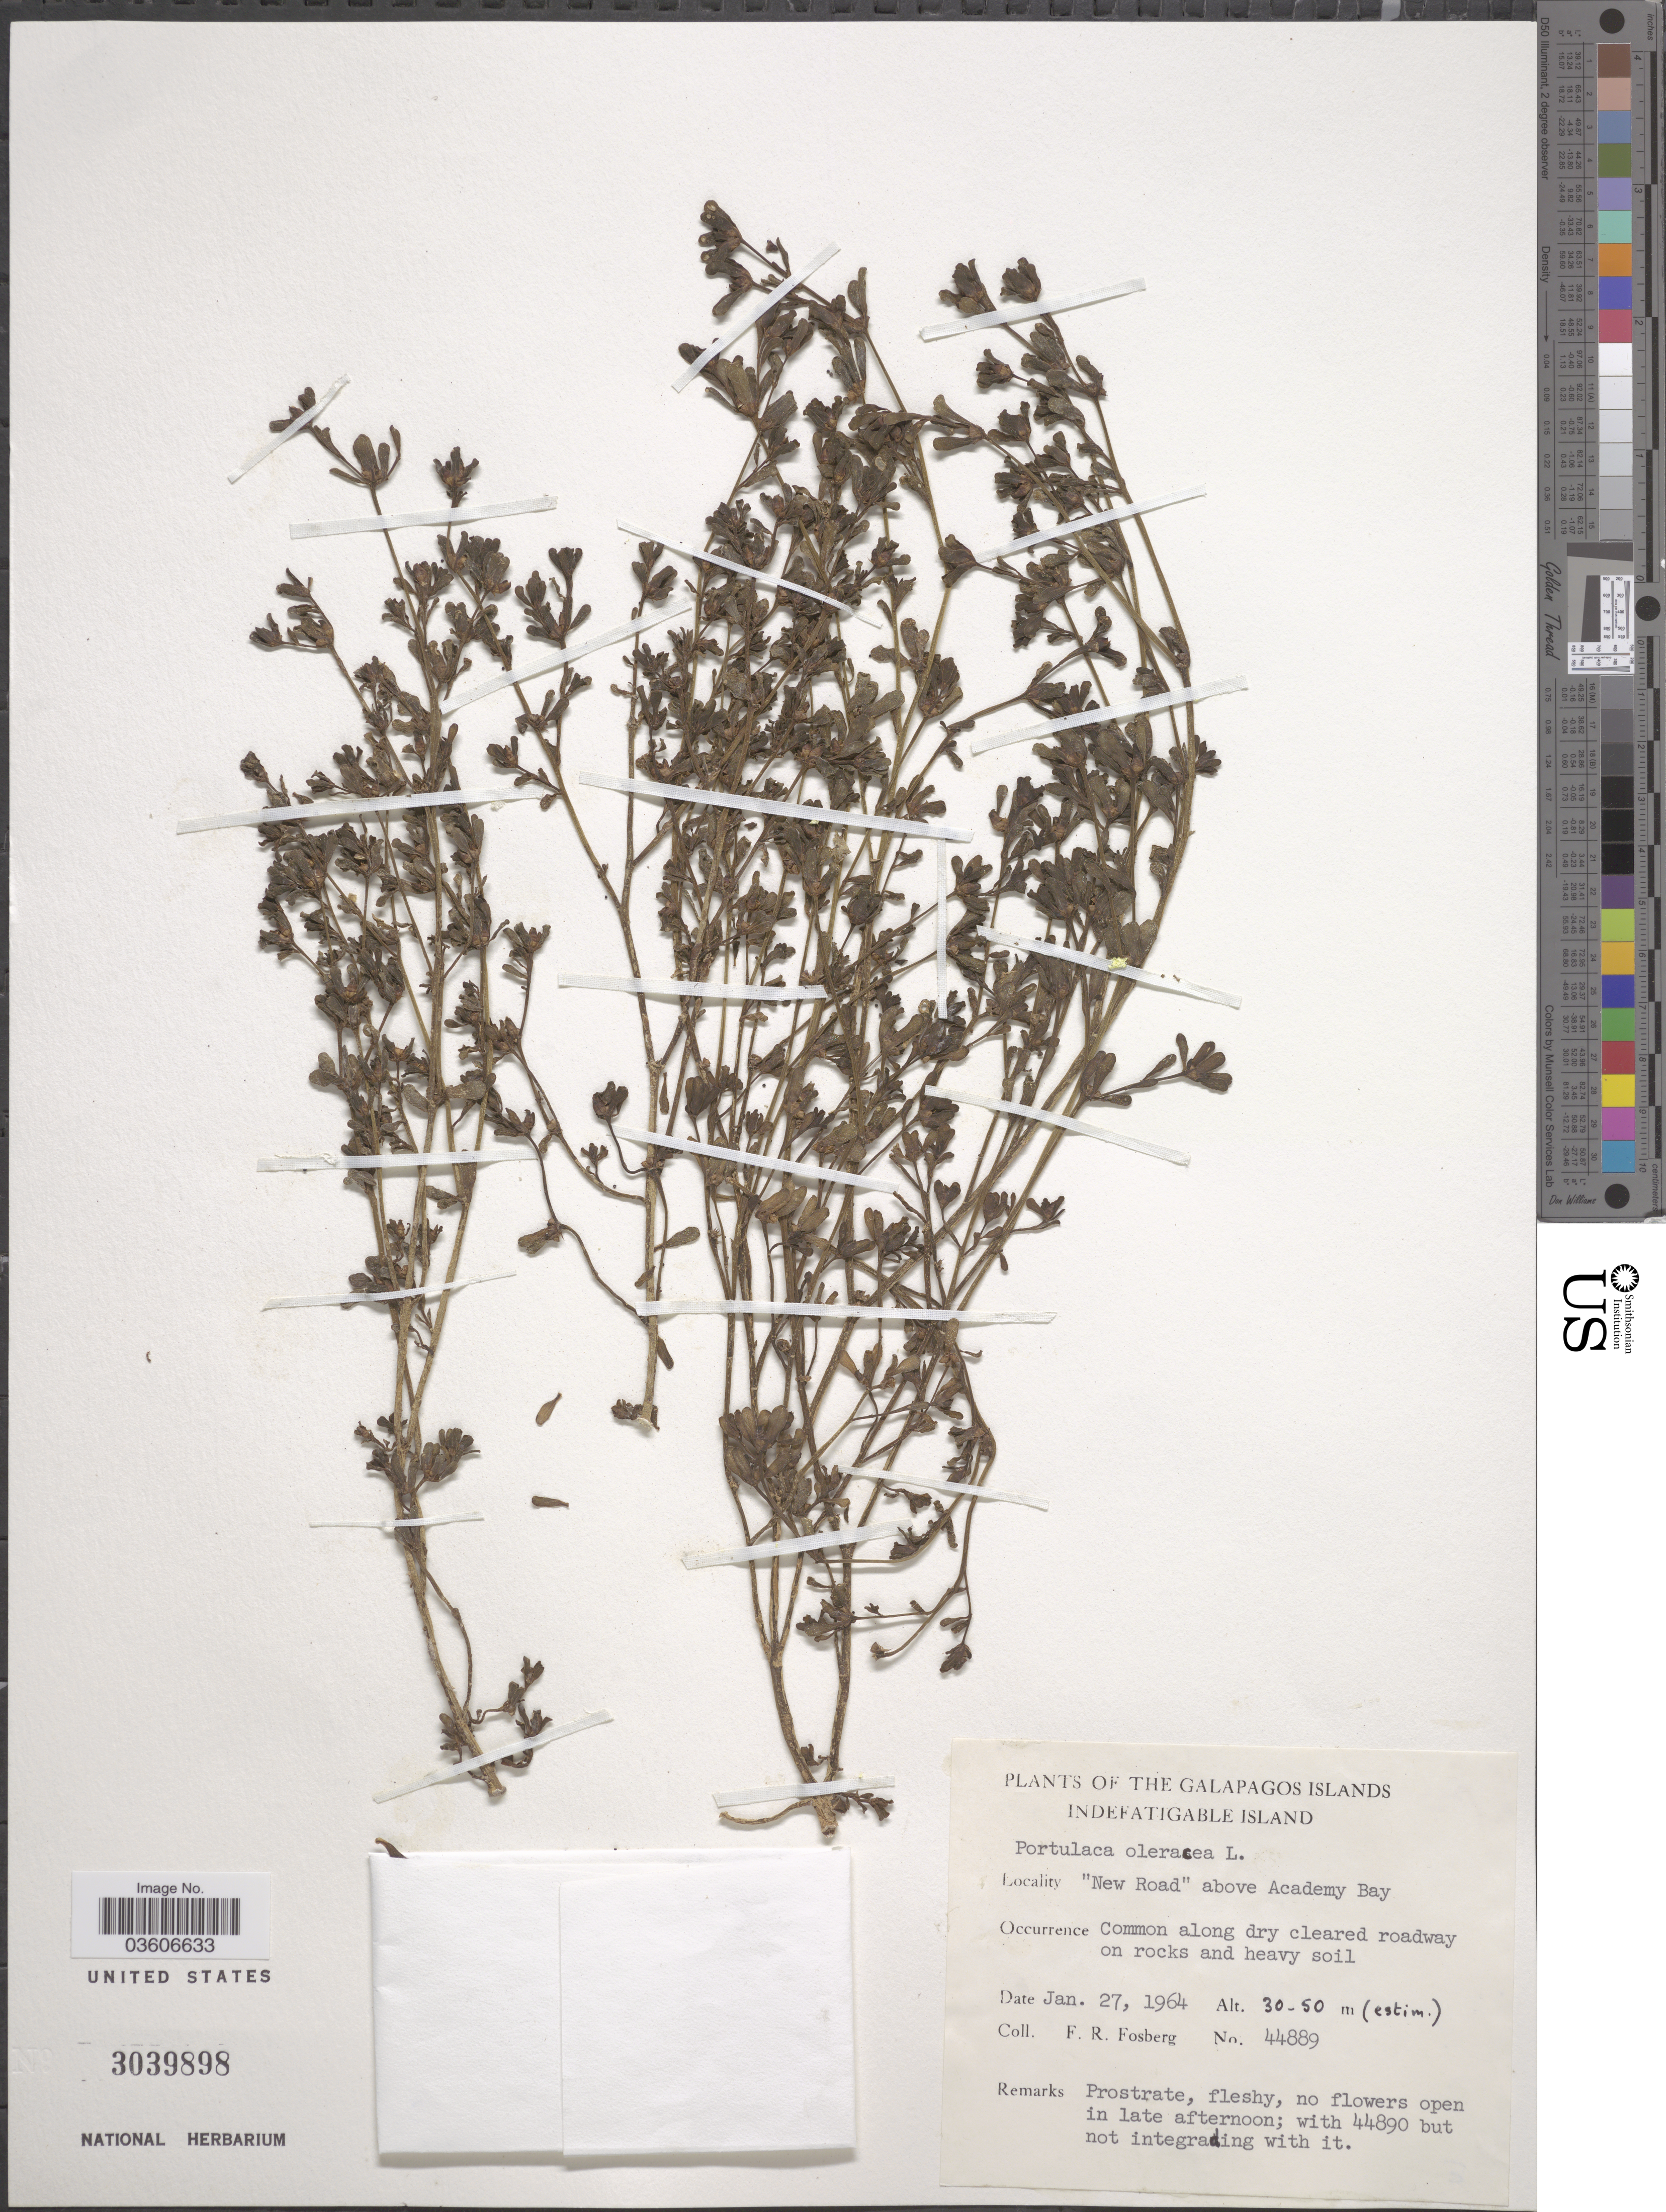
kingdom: Plantae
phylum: Tracheophyta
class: Magnoliopsida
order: Caryophyllales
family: Portulacaceae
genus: Portulaca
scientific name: Portulaca oleracea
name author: L.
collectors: F. R. Fosberg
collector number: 44889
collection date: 1964-01-27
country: Ecuador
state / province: Colón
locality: The Galapagos Islands. Indefatigable Island. "New Road" above Academy Bay.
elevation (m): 30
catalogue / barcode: US 3039898